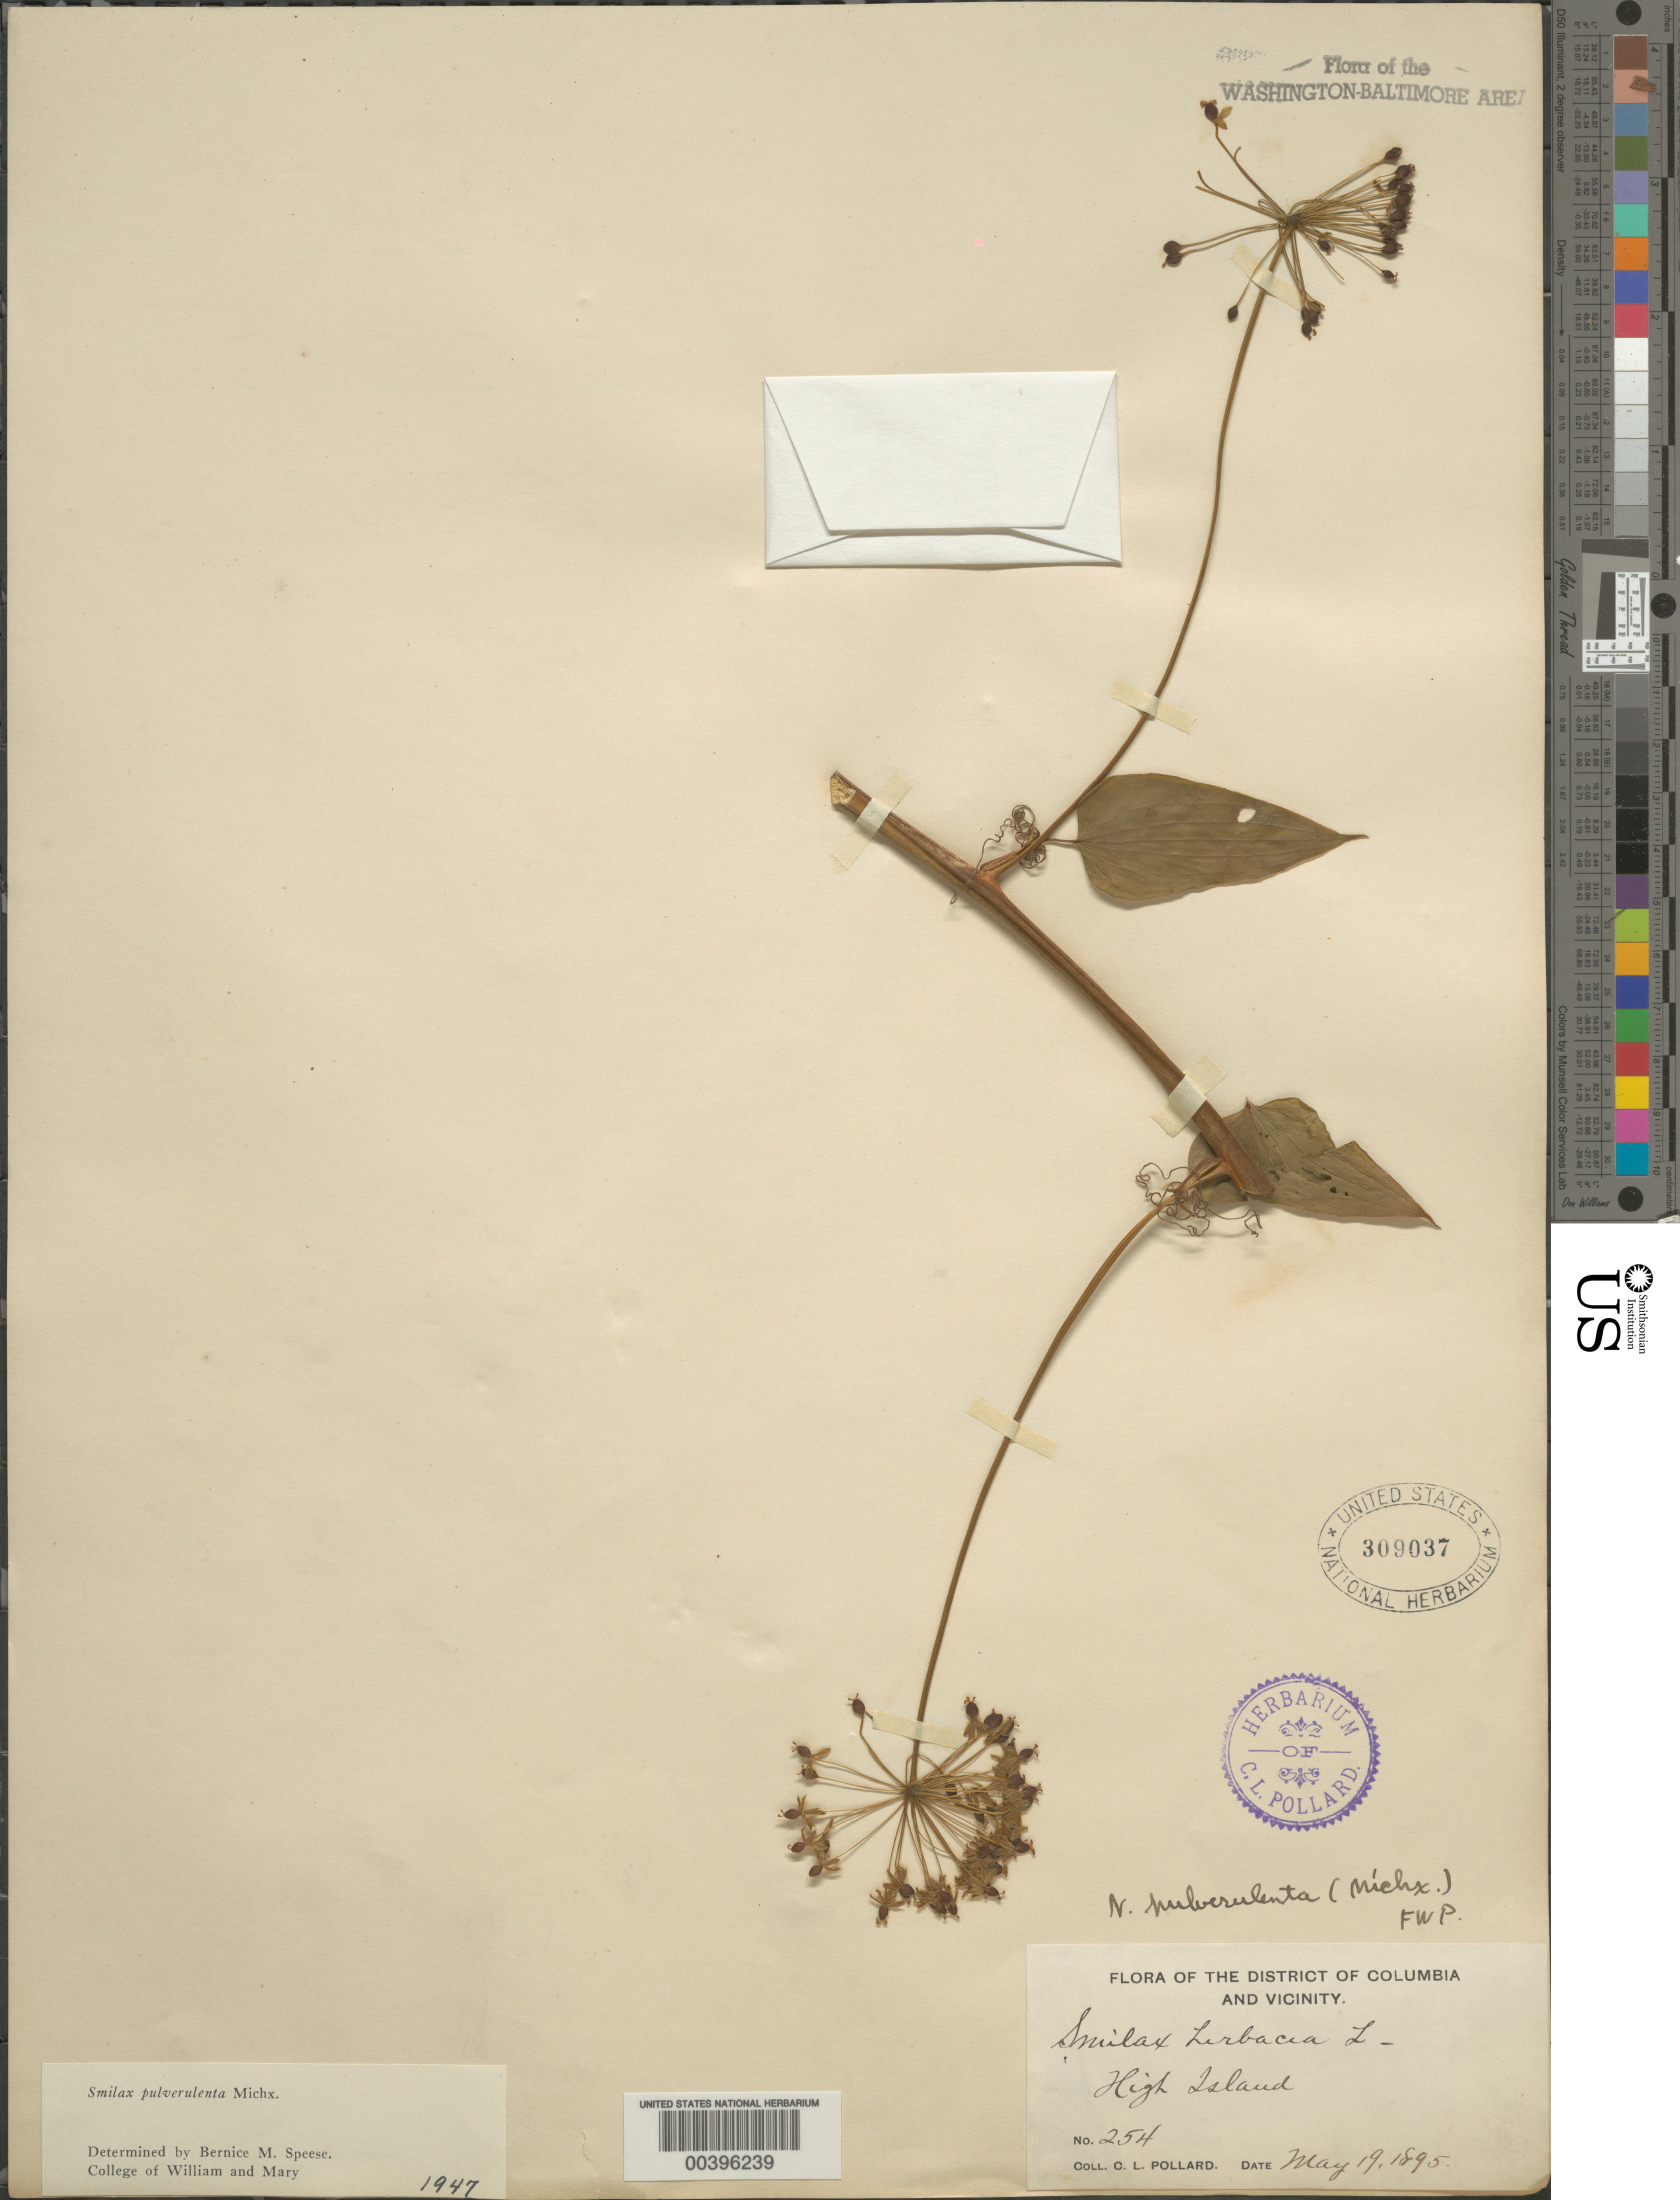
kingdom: Plantae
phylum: Tracheophyta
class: Liliopsida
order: Liliales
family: Smilacaceae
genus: Smilax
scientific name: Smilax pulverulenta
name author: Michx.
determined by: Speese, B. M.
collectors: C. L. Pollard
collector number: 254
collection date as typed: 19 May 1895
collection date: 1895-05-19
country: United States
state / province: Maryland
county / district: Montgomery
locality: High Island C. & O. Canal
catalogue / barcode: US 309037